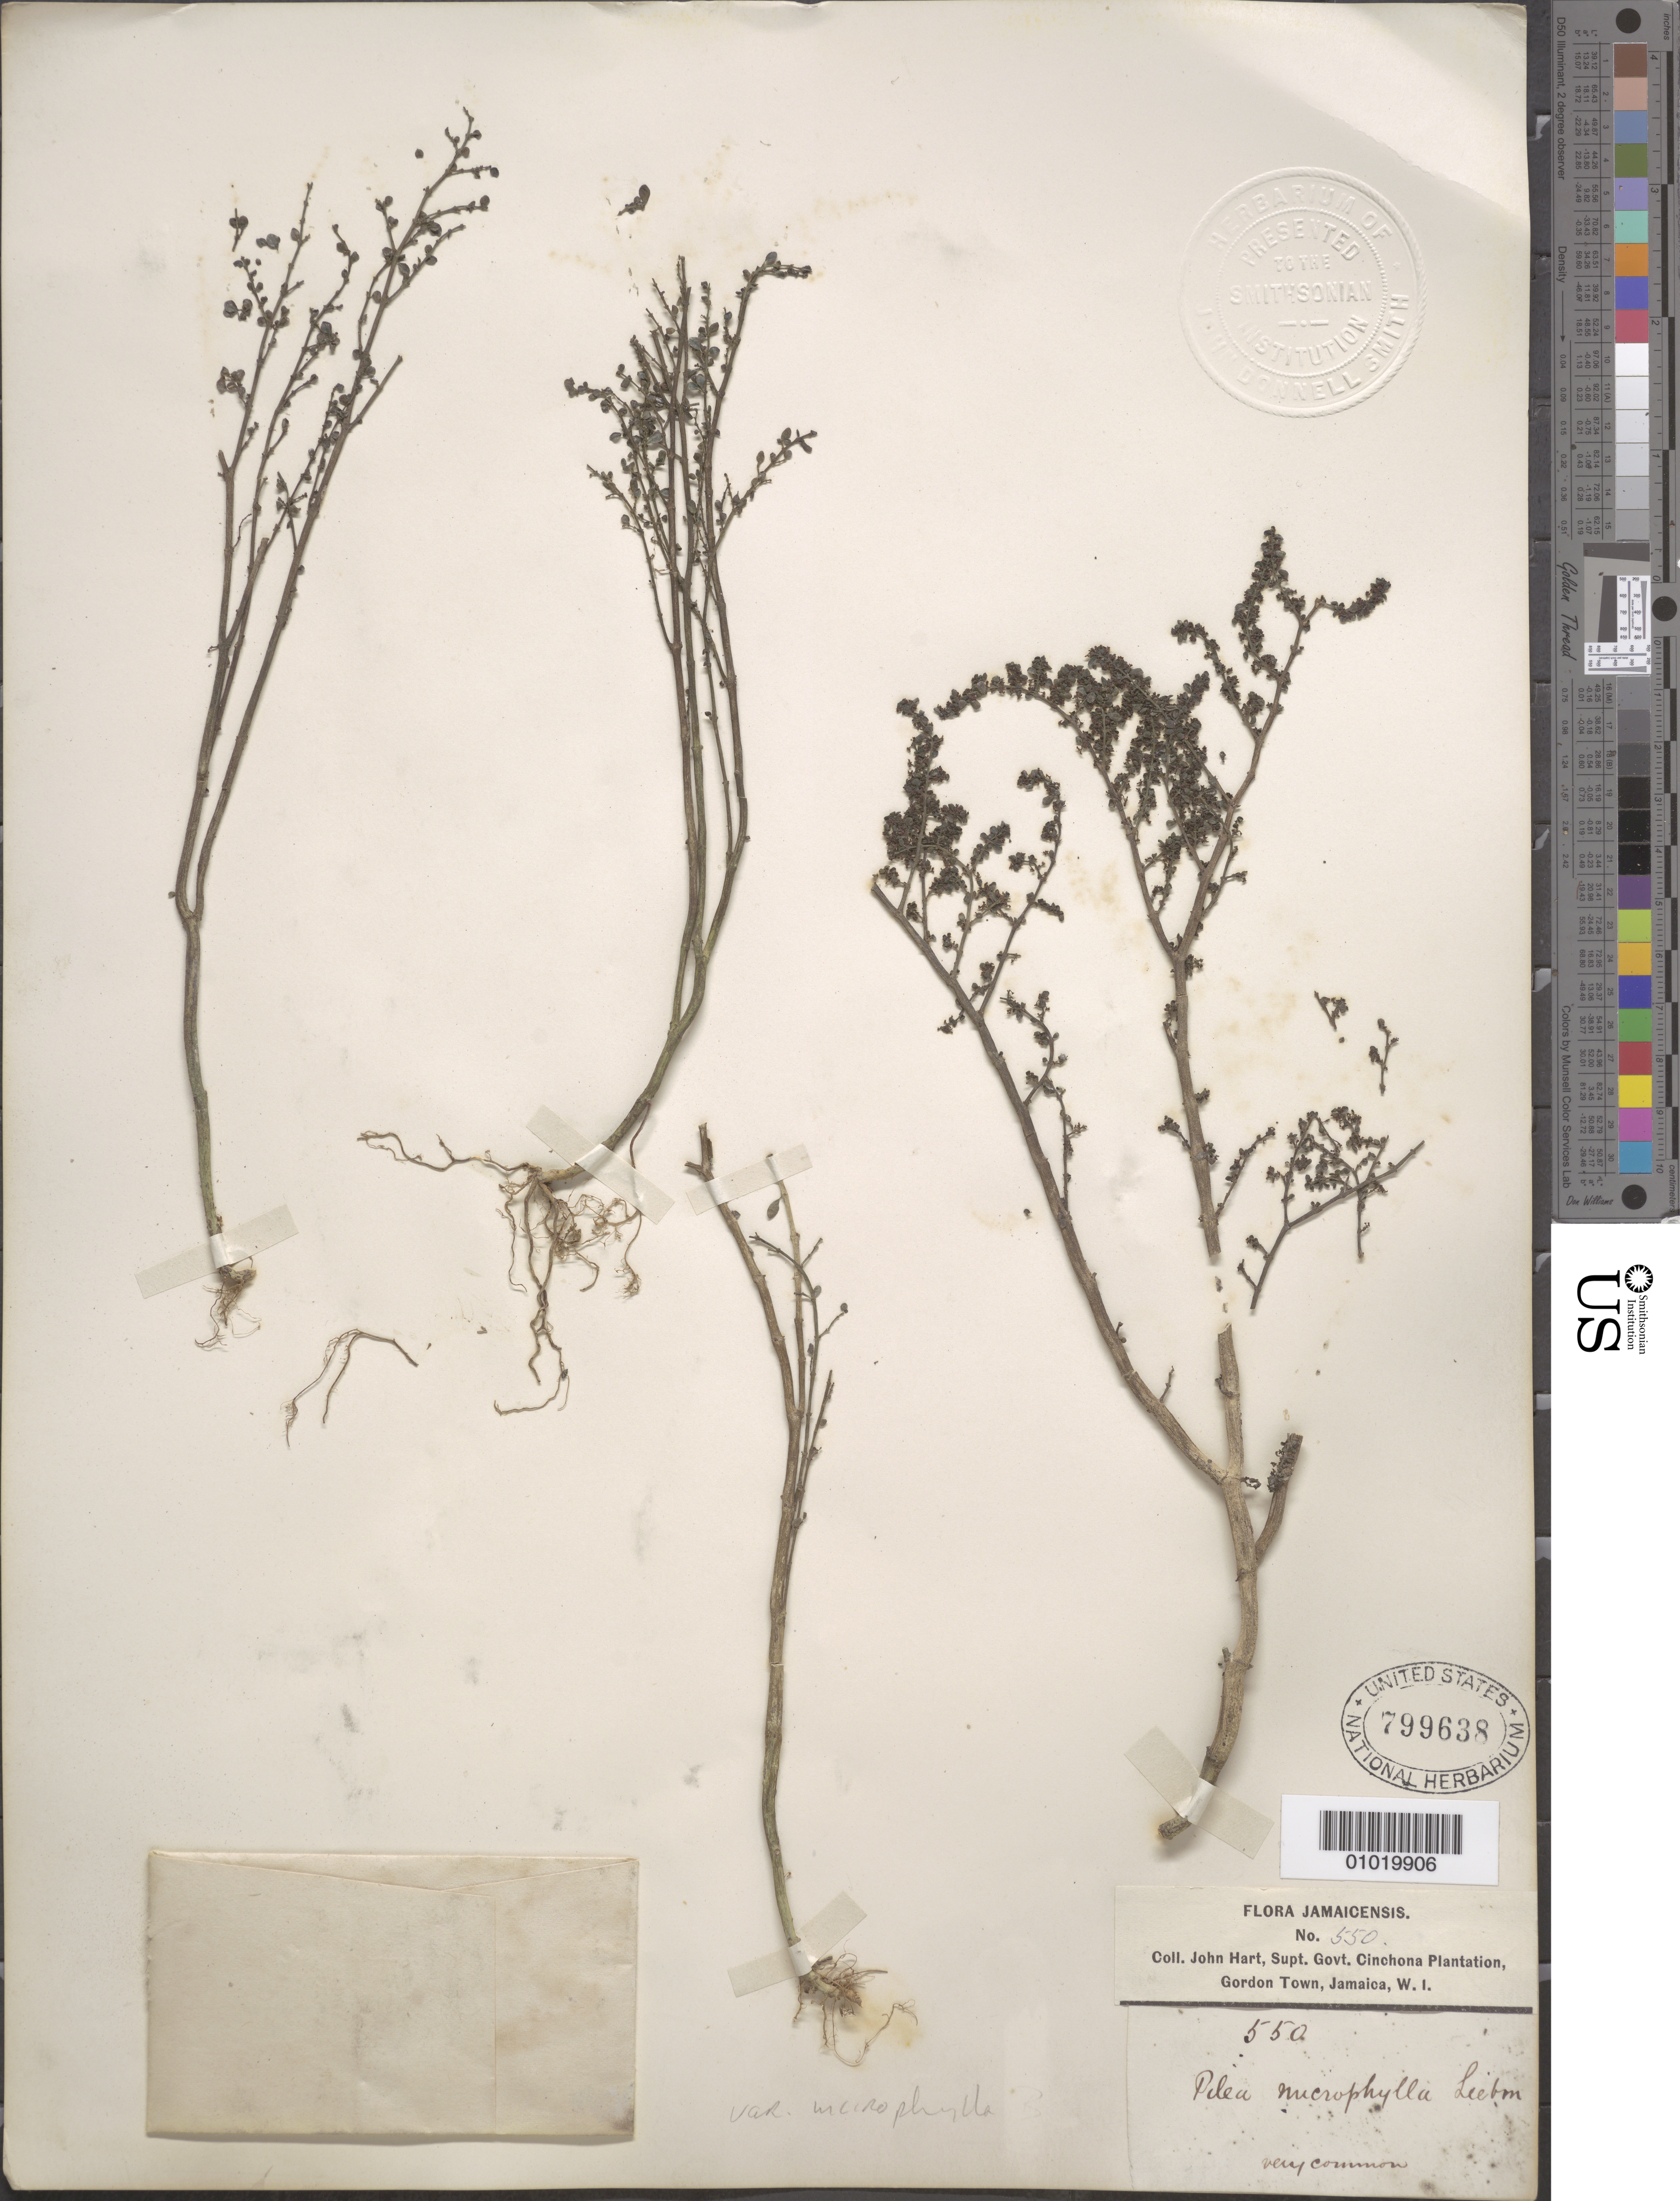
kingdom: Plantae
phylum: Tracheophyta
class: Magnoliopsida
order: Rosales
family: Urticaceae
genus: Pilea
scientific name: Pilea microphylla var. microphylla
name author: (L.) Liebm.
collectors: J. Hart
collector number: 550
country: Jamaica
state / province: Saint Andrew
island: Jamaica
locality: Supt. Govt. Cinchona Plantation, Gordon Town, Jamaica, W.I.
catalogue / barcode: US 799638